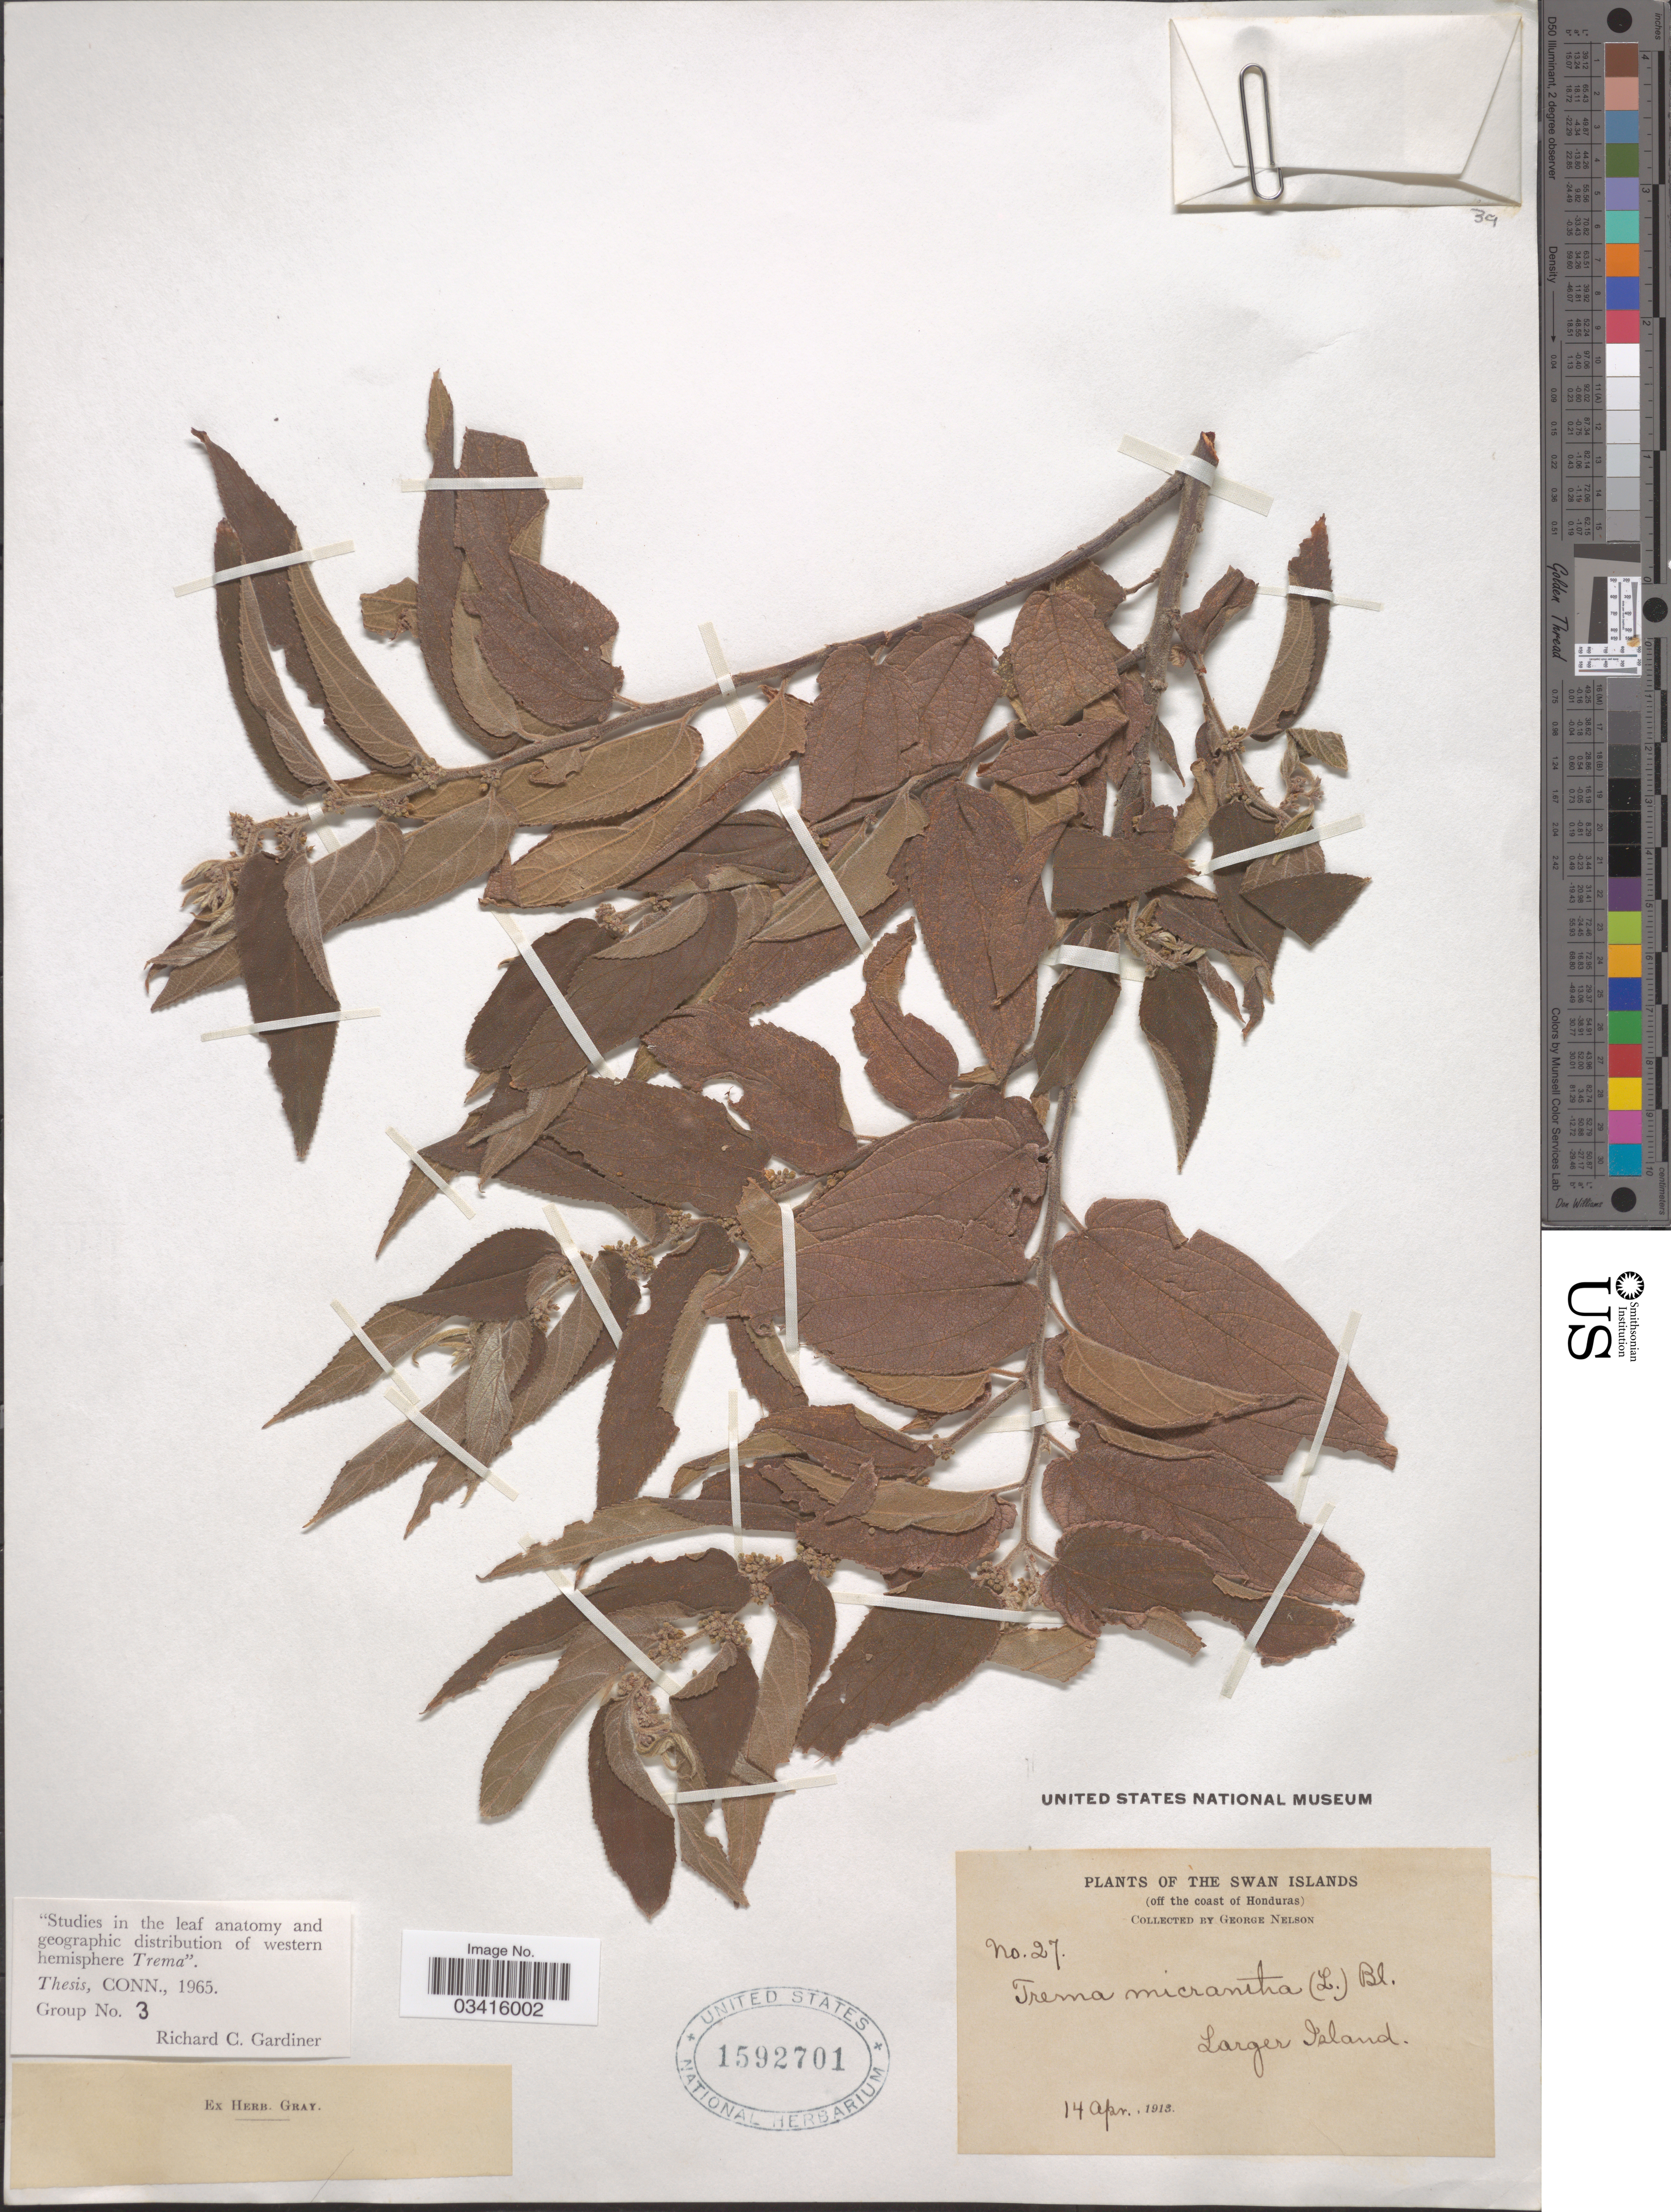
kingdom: Plantae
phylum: Tracheophyta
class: Magnoliopsida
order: Rosales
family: Cannabaceae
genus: Trema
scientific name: Trema micranthum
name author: (L.) Blume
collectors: G. Nelson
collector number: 27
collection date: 1913-04-14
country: Honduras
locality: The Swan Islands (off the coast of Honduras). Larger Island.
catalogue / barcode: US 1592701